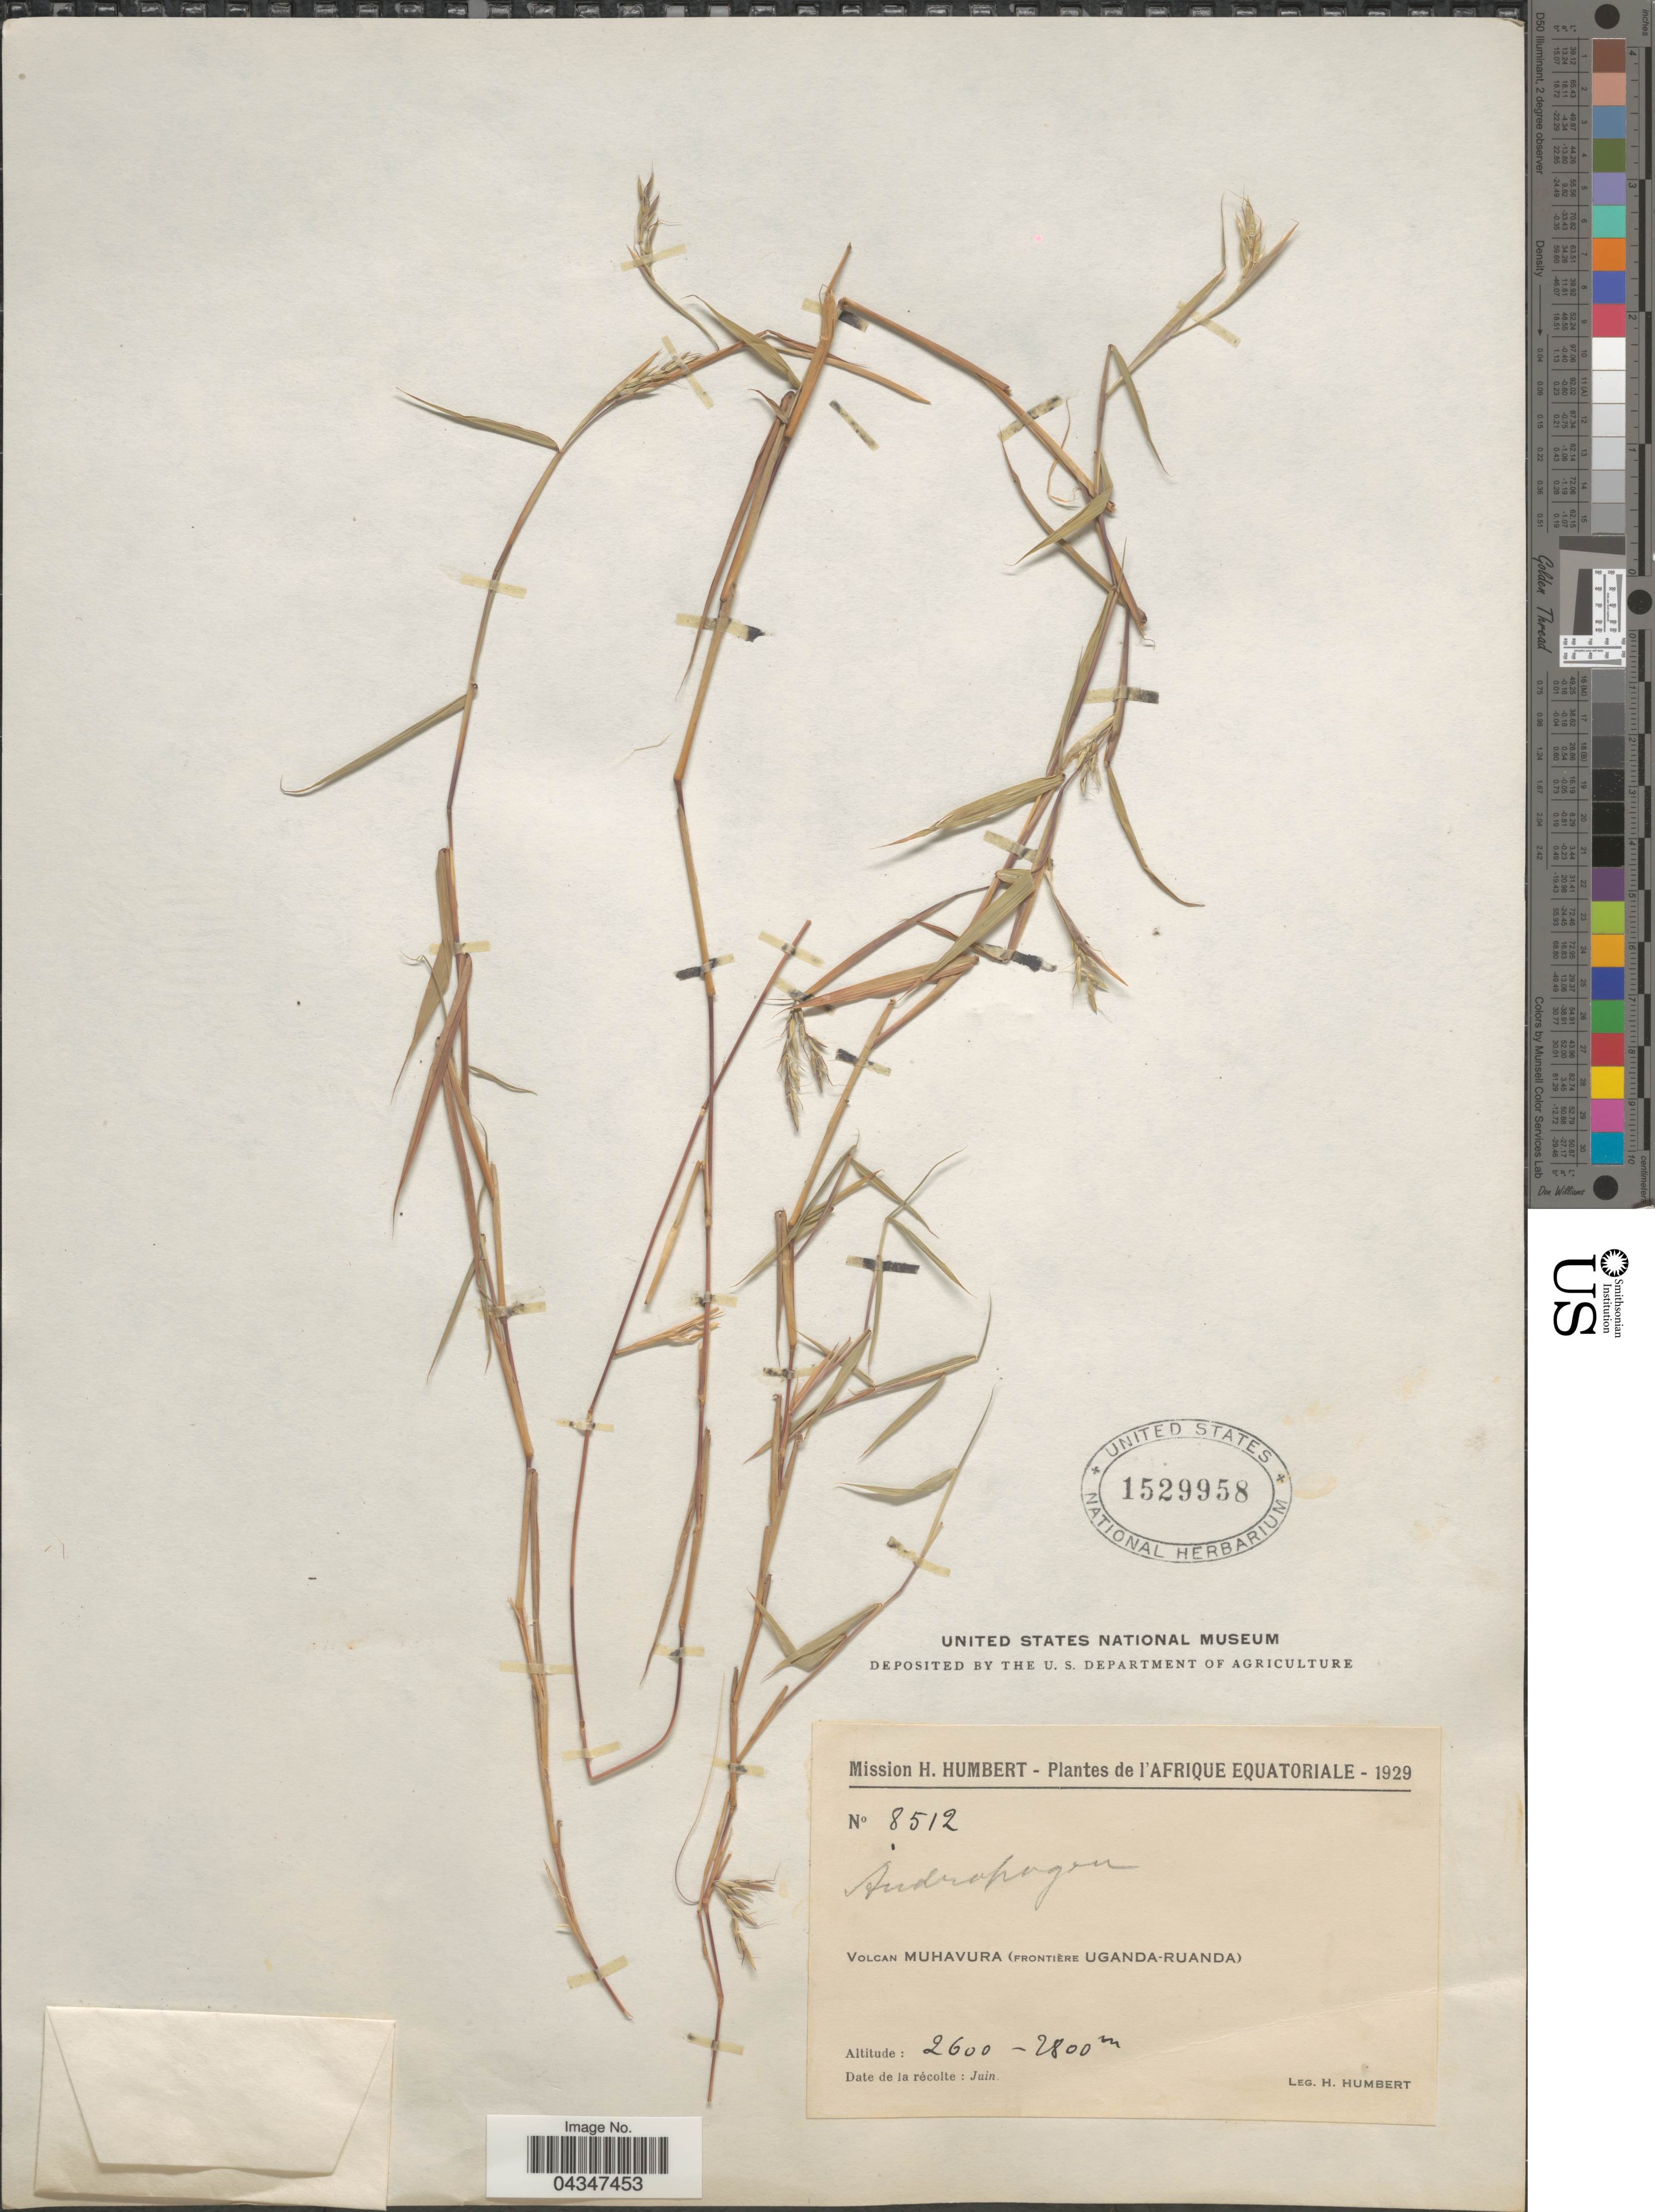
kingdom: Plantae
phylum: Tracheophyta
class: Liliopsida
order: Poales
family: Poaceae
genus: Andropogon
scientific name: Andropogon sp.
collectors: H. Humbert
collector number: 8512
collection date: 1929-06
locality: Mission H. Humbert- 1929. Afrique Equatoriale. Volcan Muhavura (frontière Uganda-Ruanda).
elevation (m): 2600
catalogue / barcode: US 1529958